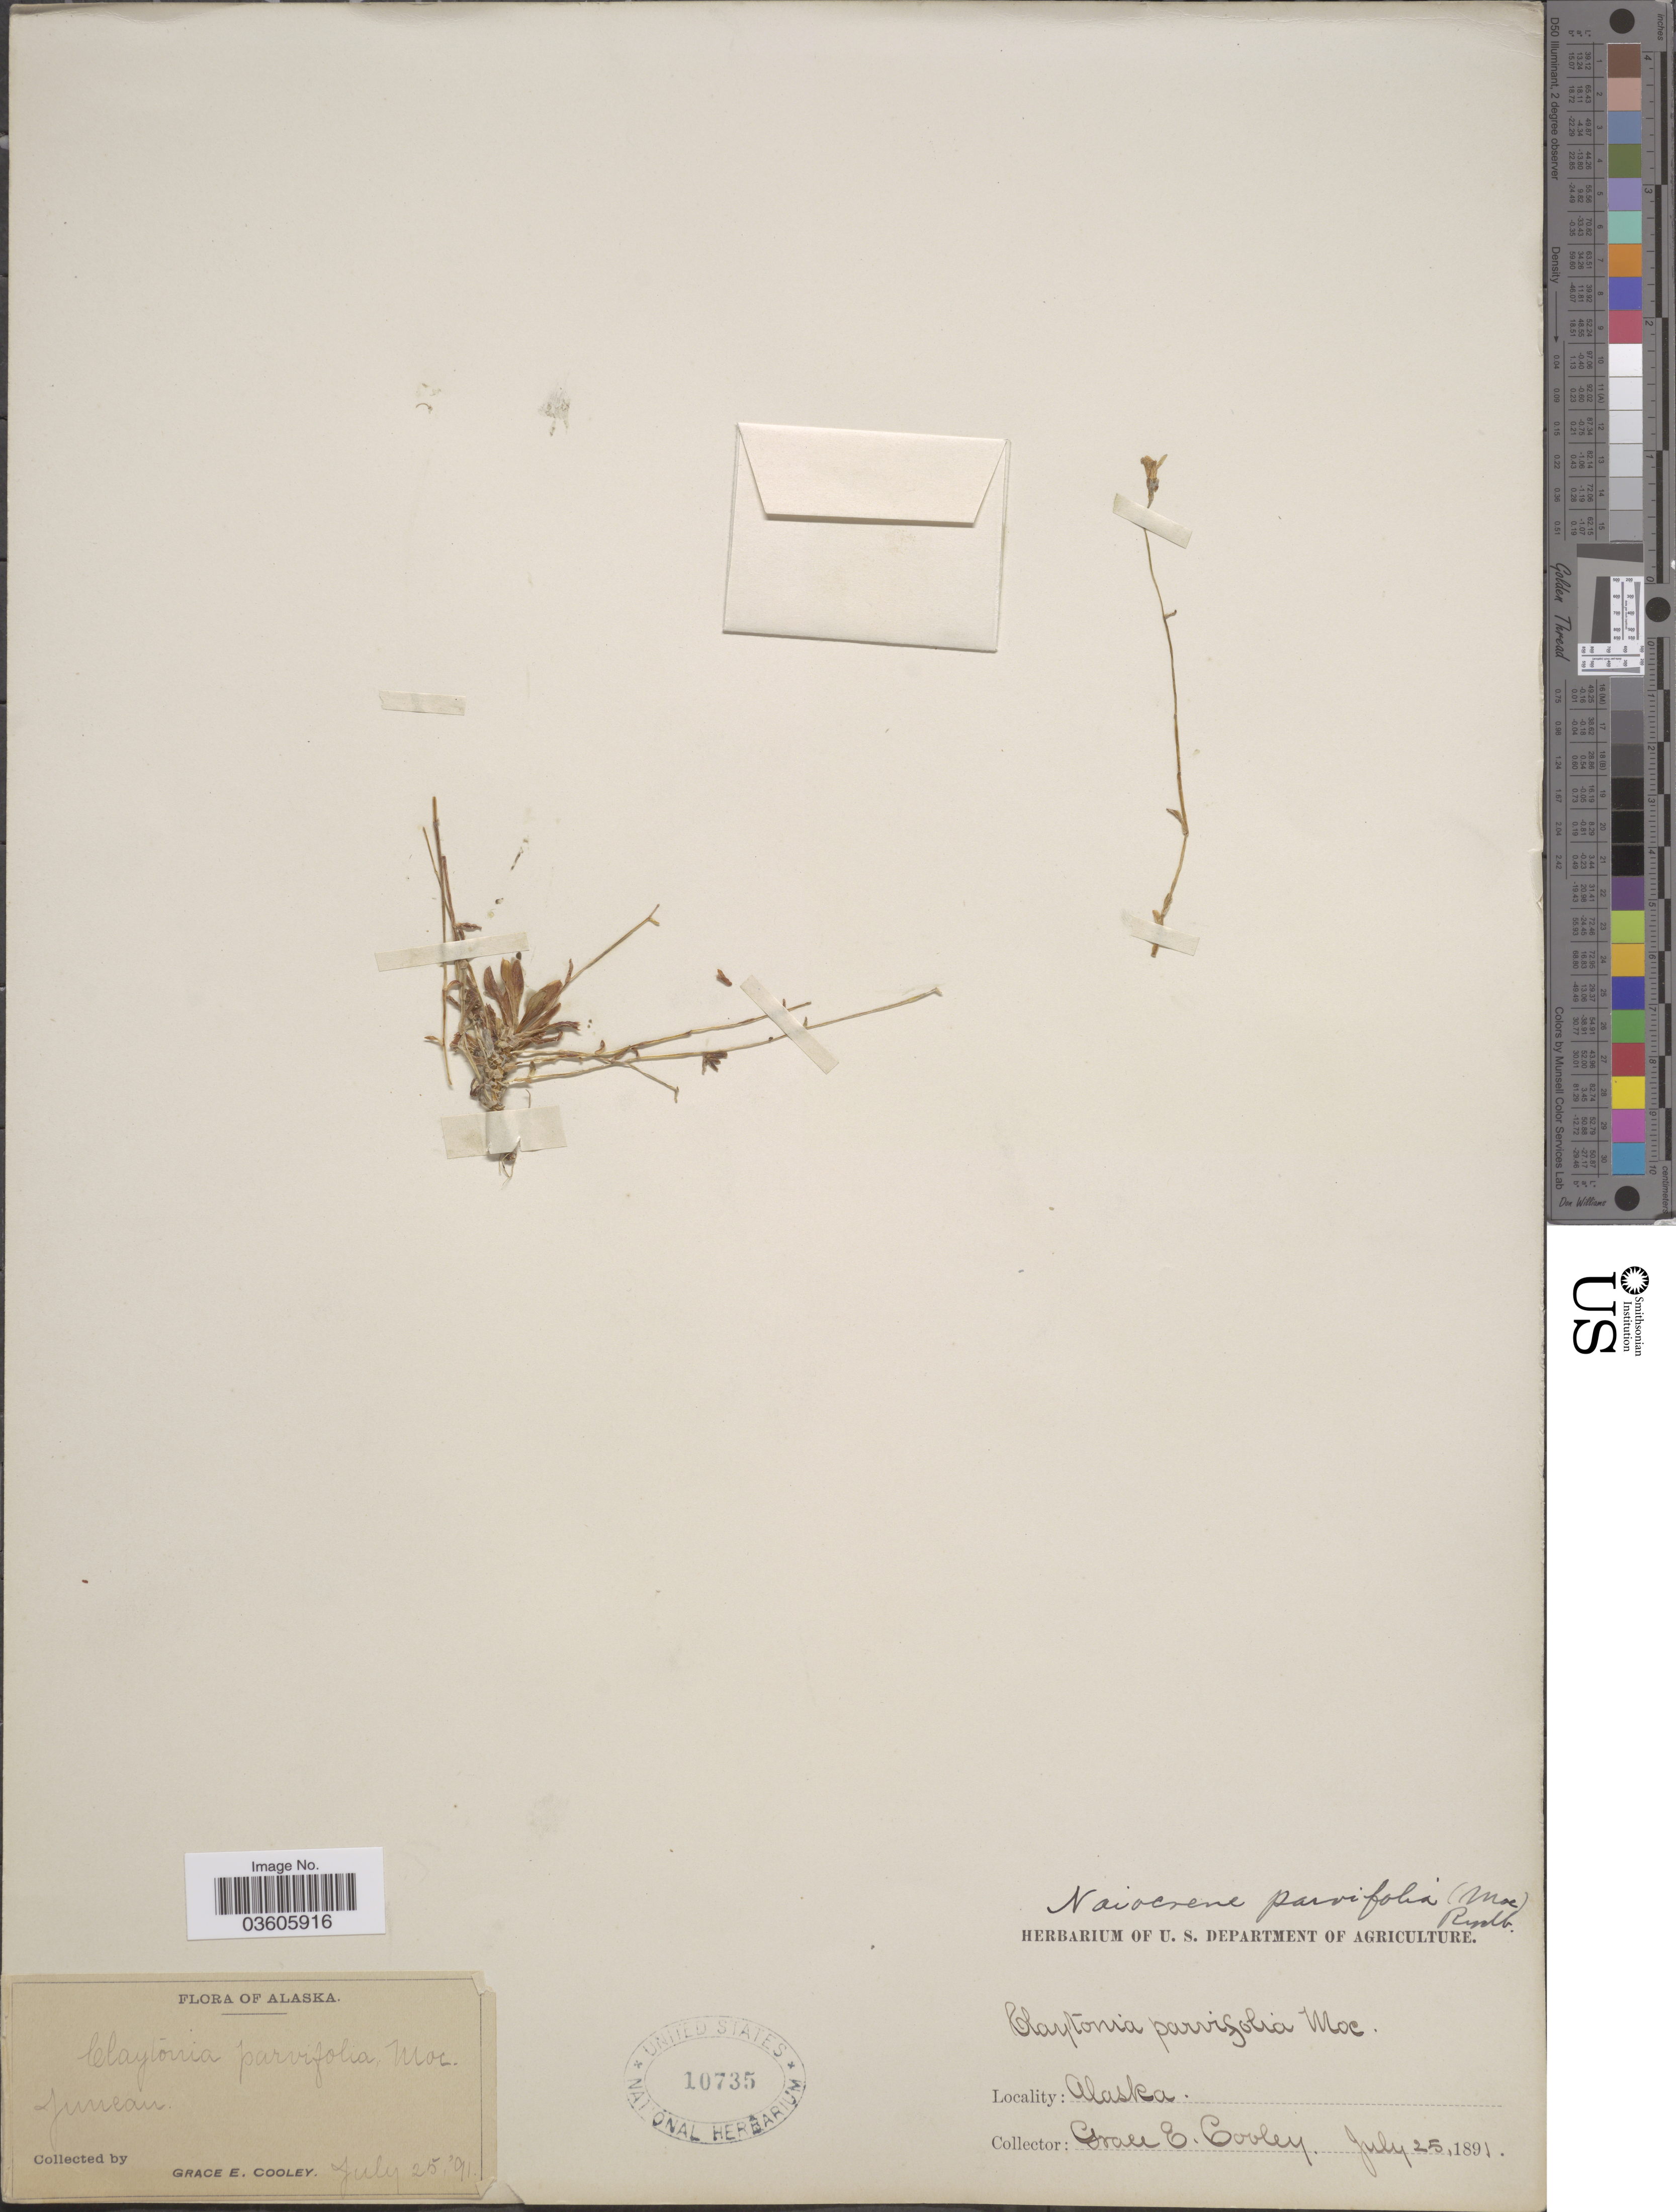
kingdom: Plantae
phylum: Tracheophyta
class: Magnoliopsida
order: Caryophyllales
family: Montiaceae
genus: Montia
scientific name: Montia parvifolia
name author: (Moc. ex DC.) Greene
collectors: G. E. Cooley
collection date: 1891-07-25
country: United States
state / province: Alaska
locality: Juneau.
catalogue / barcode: US 10735